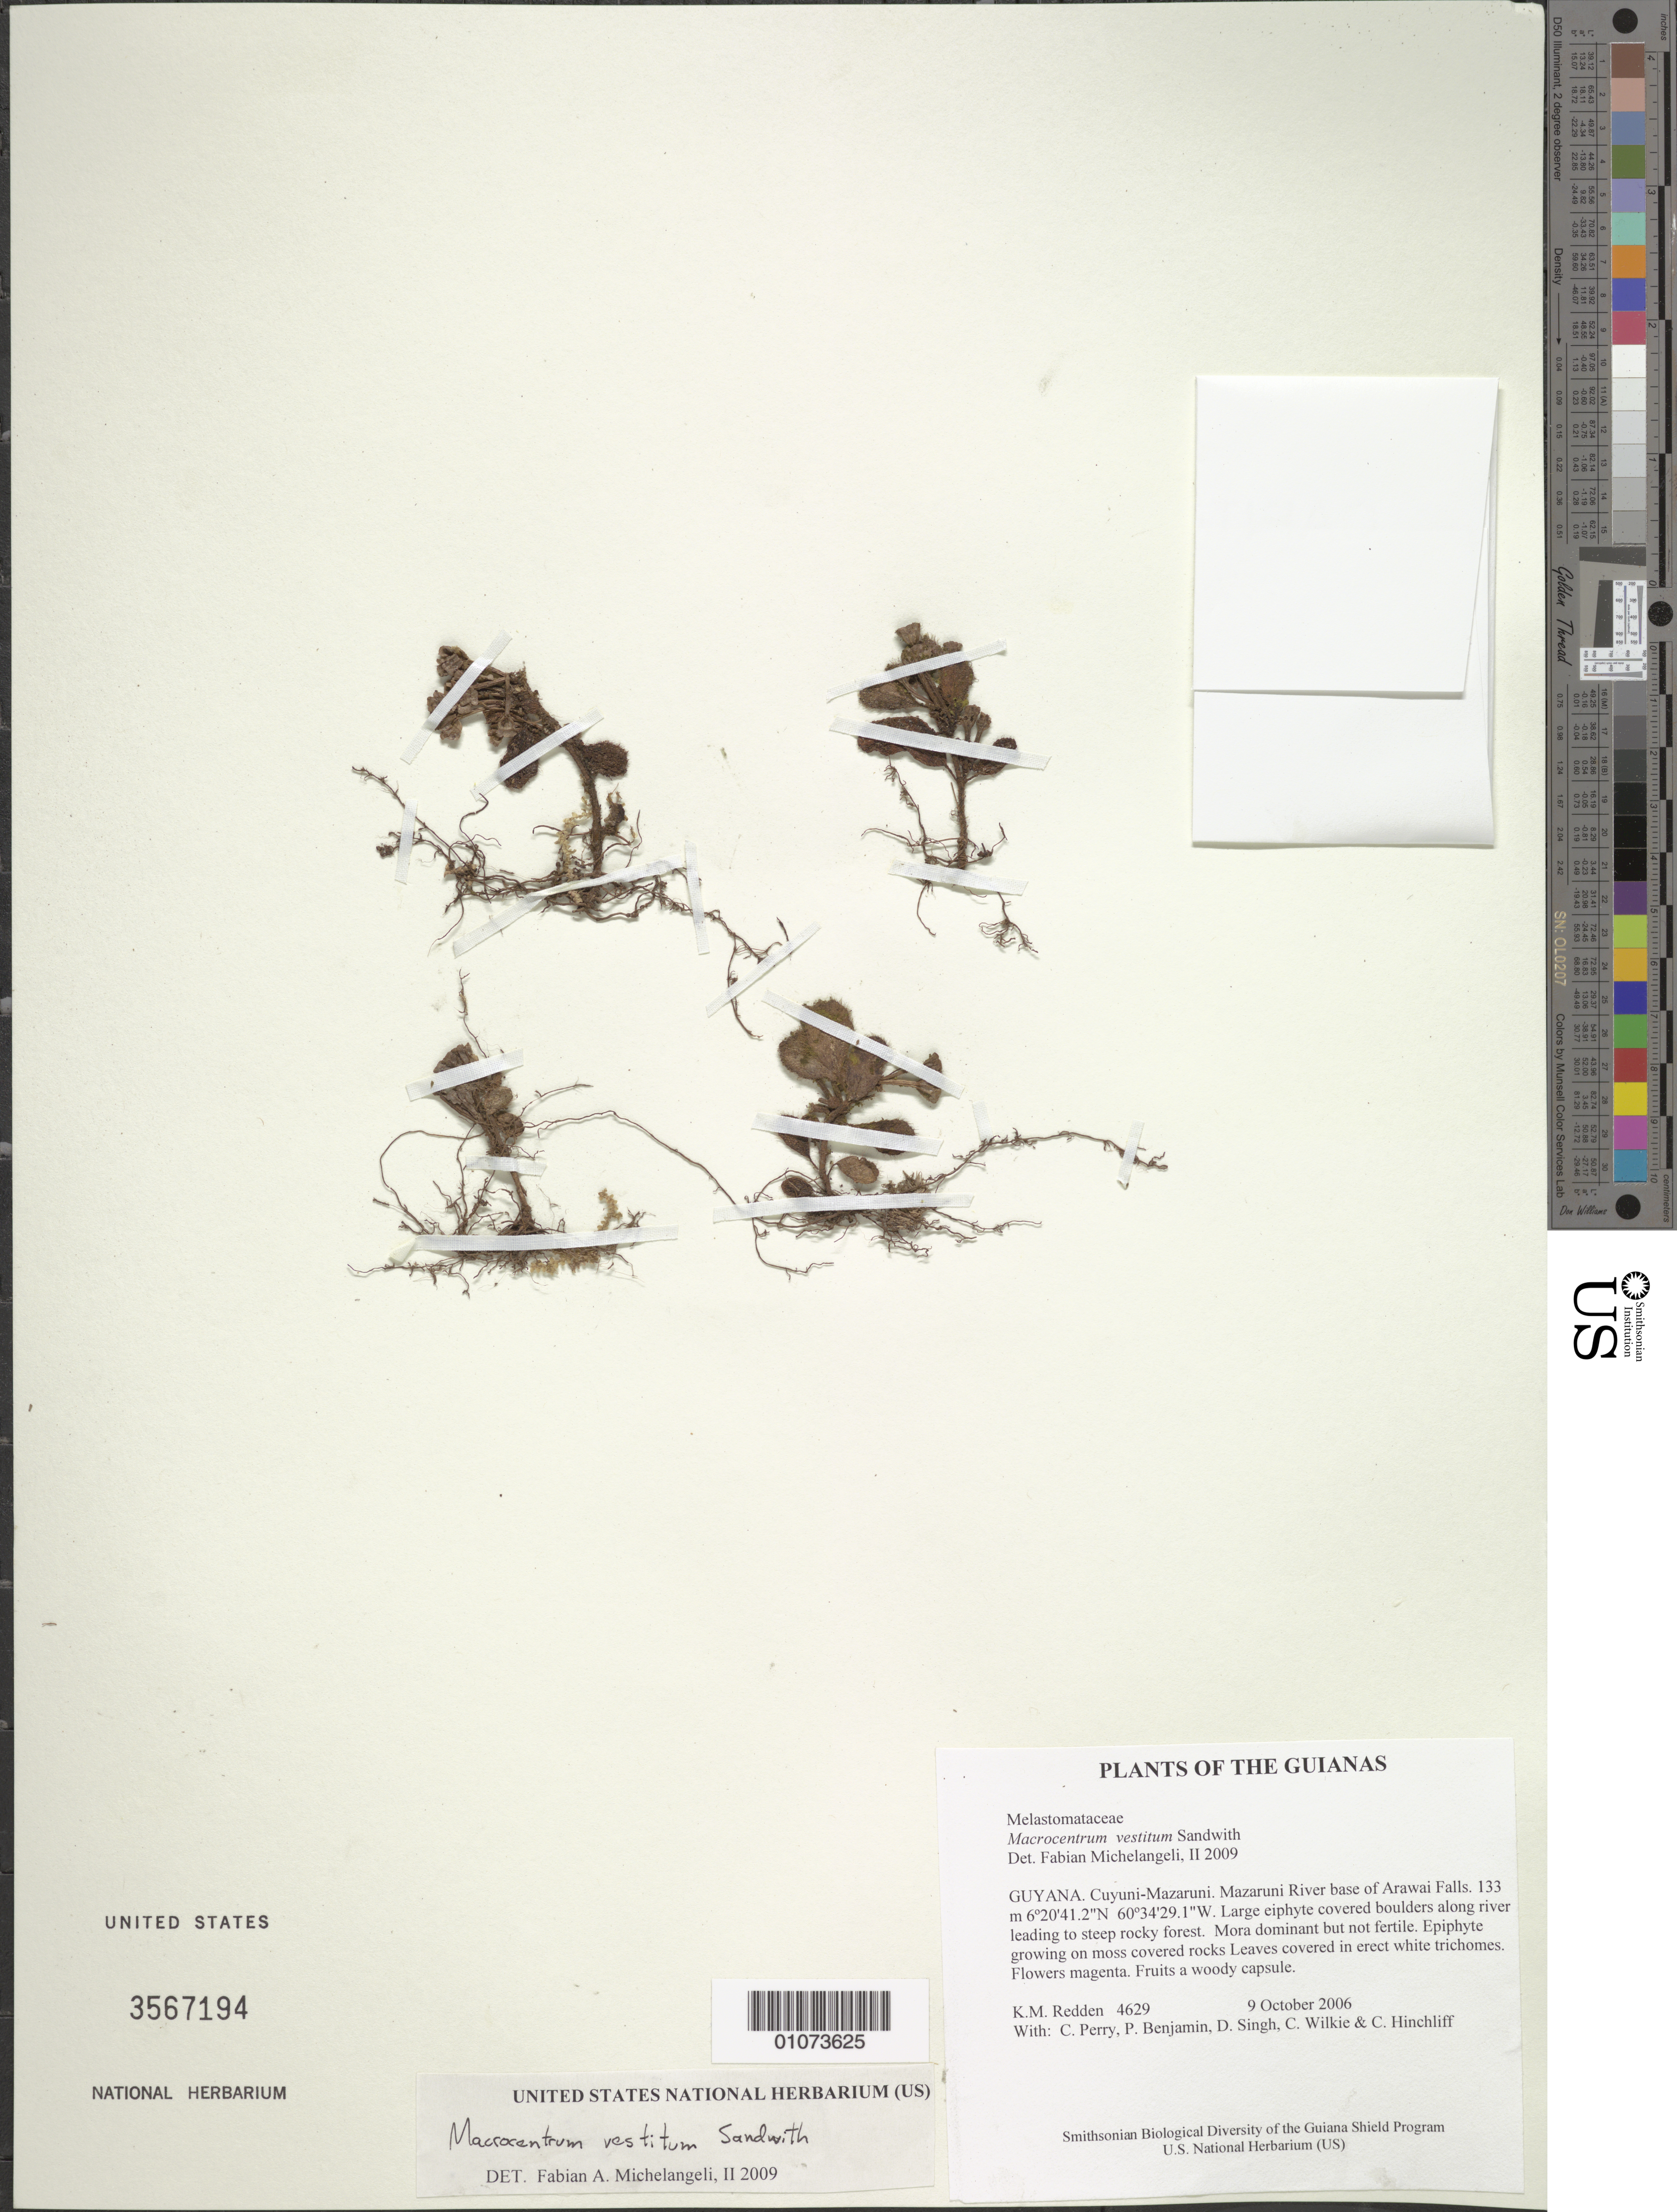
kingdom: Plantae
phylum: Tracheophyta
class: Magnoliopsida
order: Myrtales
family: Melastomataceae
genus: Macrocentrum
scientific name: Macrocentrum vestitum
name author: Sandwith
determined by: Michelangeli, F. A.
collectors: K. M. Redden, C. Perry, P. Benjamin, D. Singh, C. Wilkie & C. E. Hinchliff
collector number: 4629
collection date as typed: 9 October 2006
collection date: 2006-10-09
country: Guyana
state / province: Cuyuni-Mazaruni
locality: Mazaruni River base of Arawai Falls.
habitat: Large epiphyte covered boulders along river leading to steep rocky forest. Mora dominant but not fertile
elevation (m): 133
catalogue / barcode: US 3567194